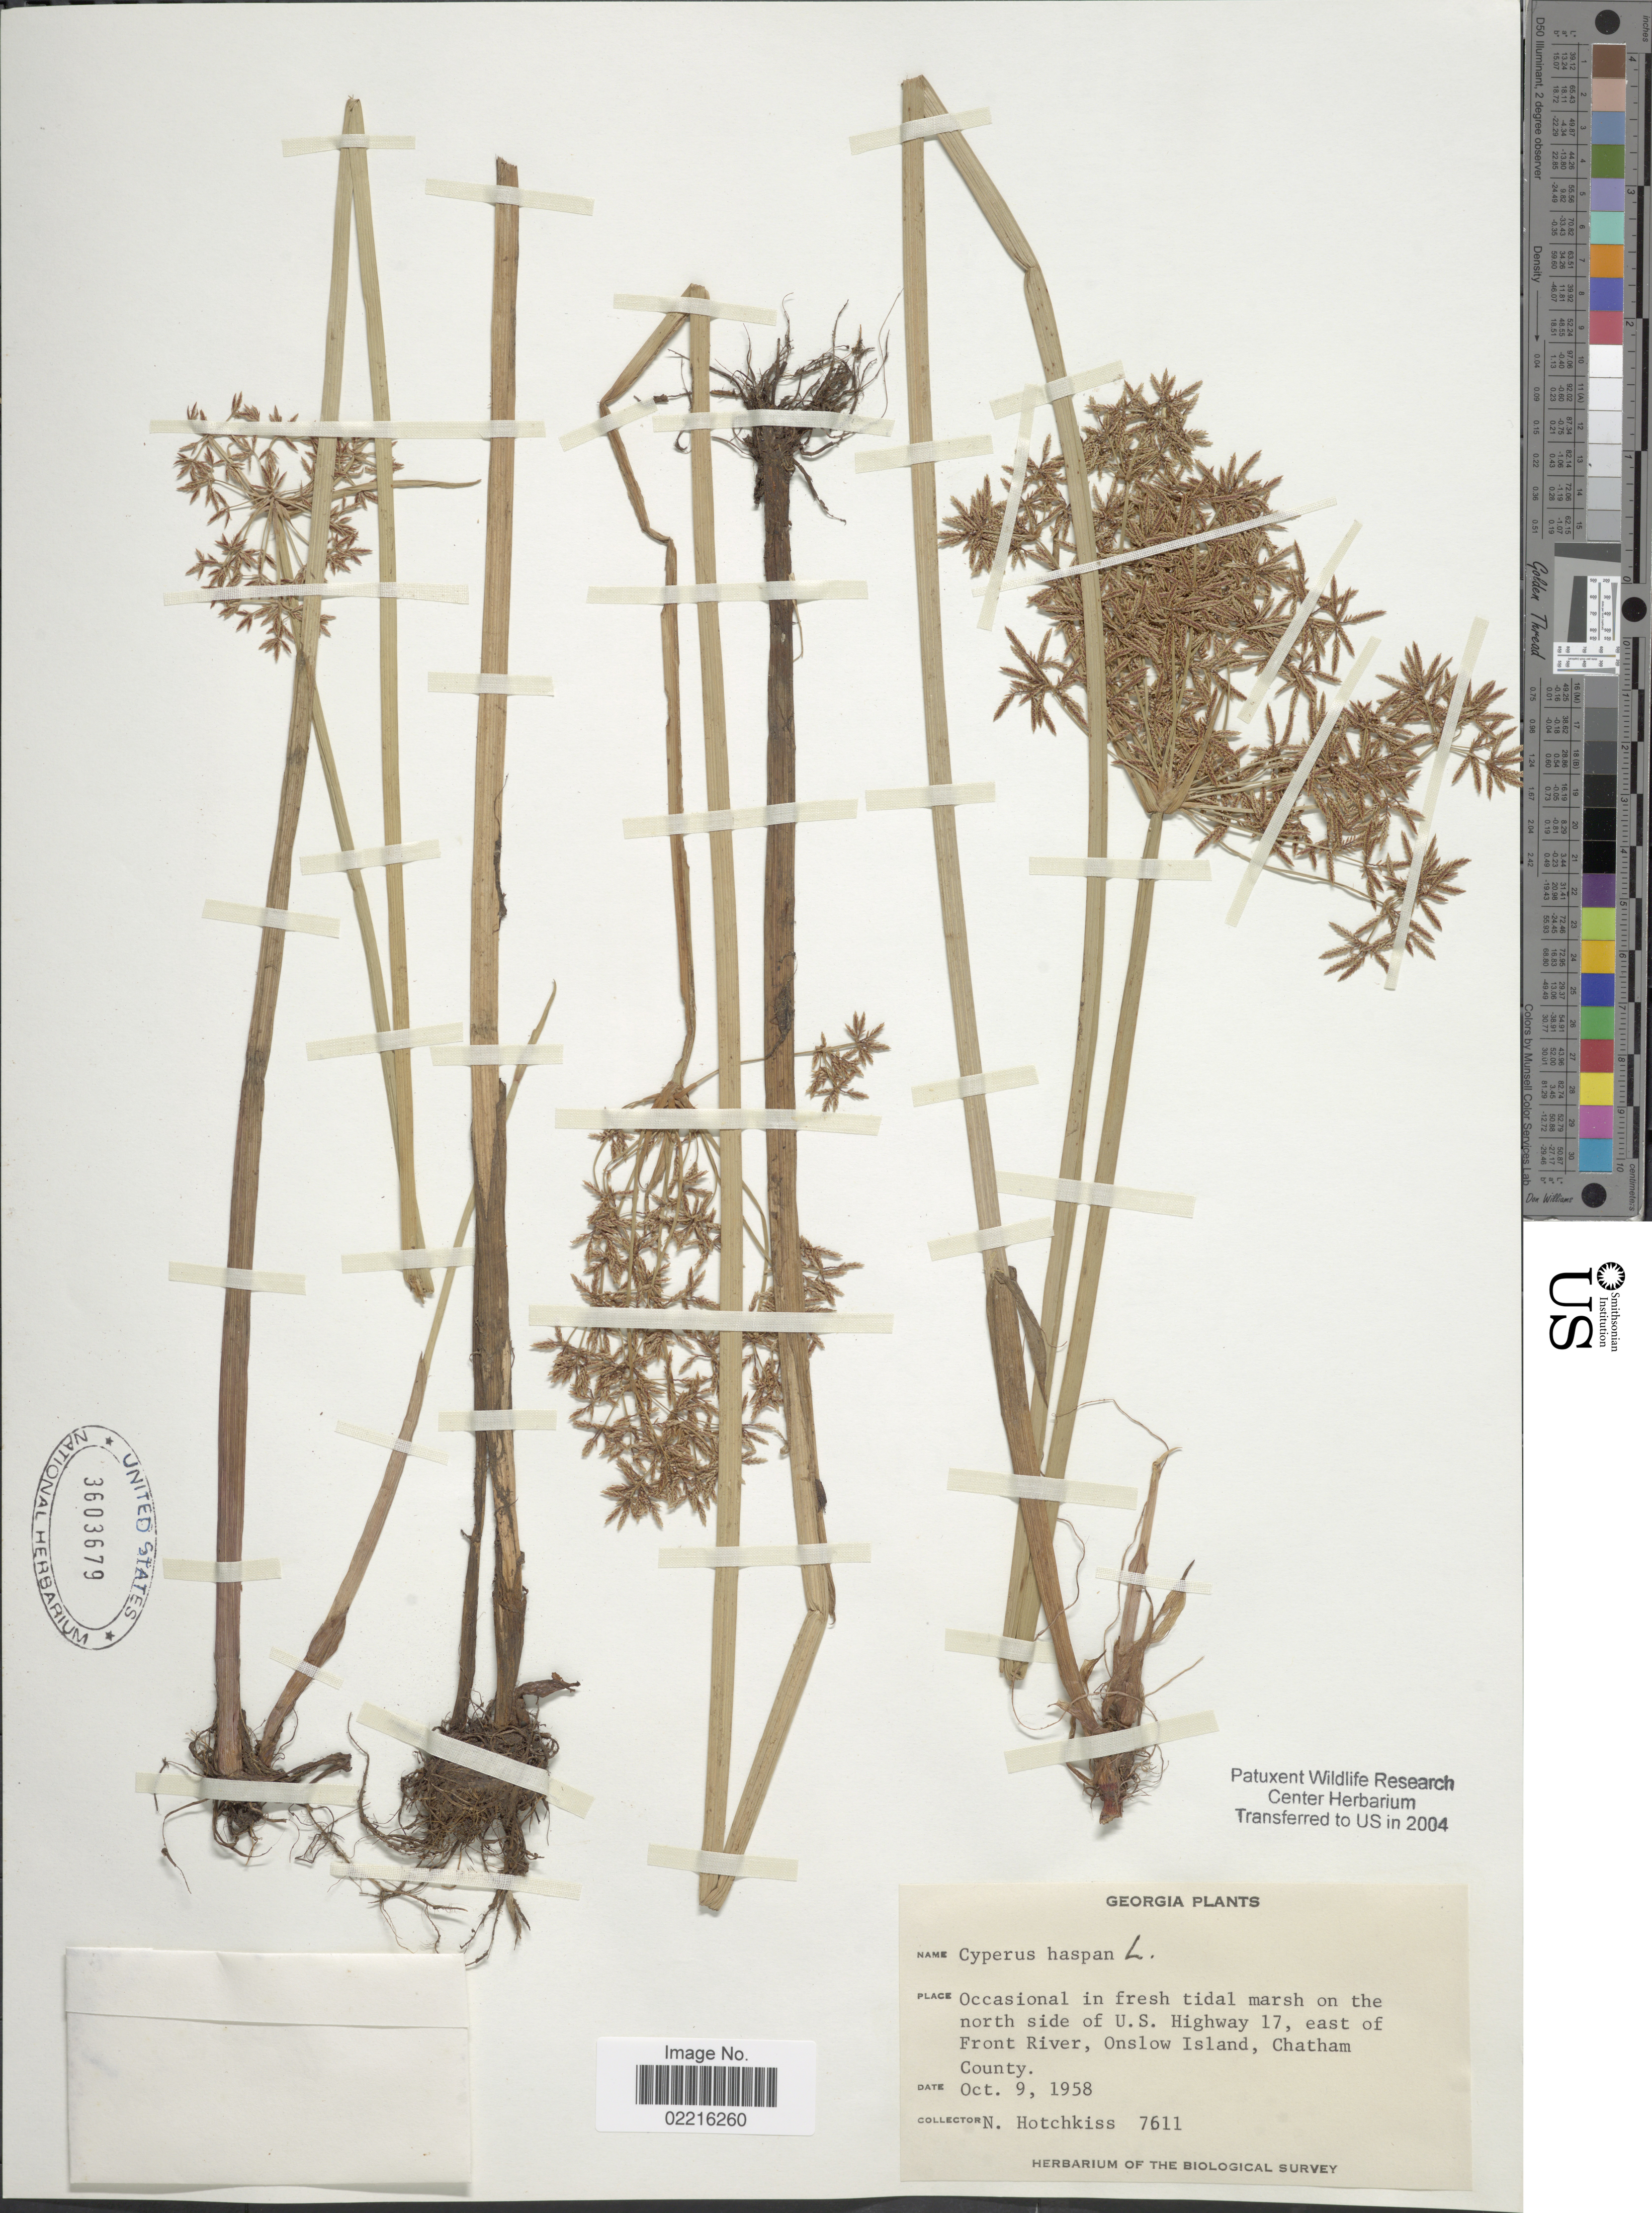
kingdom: Plantae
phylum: Tracheophyta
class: Liliopsida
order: Poales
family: Cyperaceae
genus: Cyperus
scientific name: Cyperus haspan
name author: L.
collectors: N. Hotchkiss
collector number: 7611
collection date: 1958-10-09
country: United States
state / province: Georgia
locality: North side of U.S. Highway 17, east of Front River, Onslow Island, Chatham County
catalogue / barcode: US 3603679